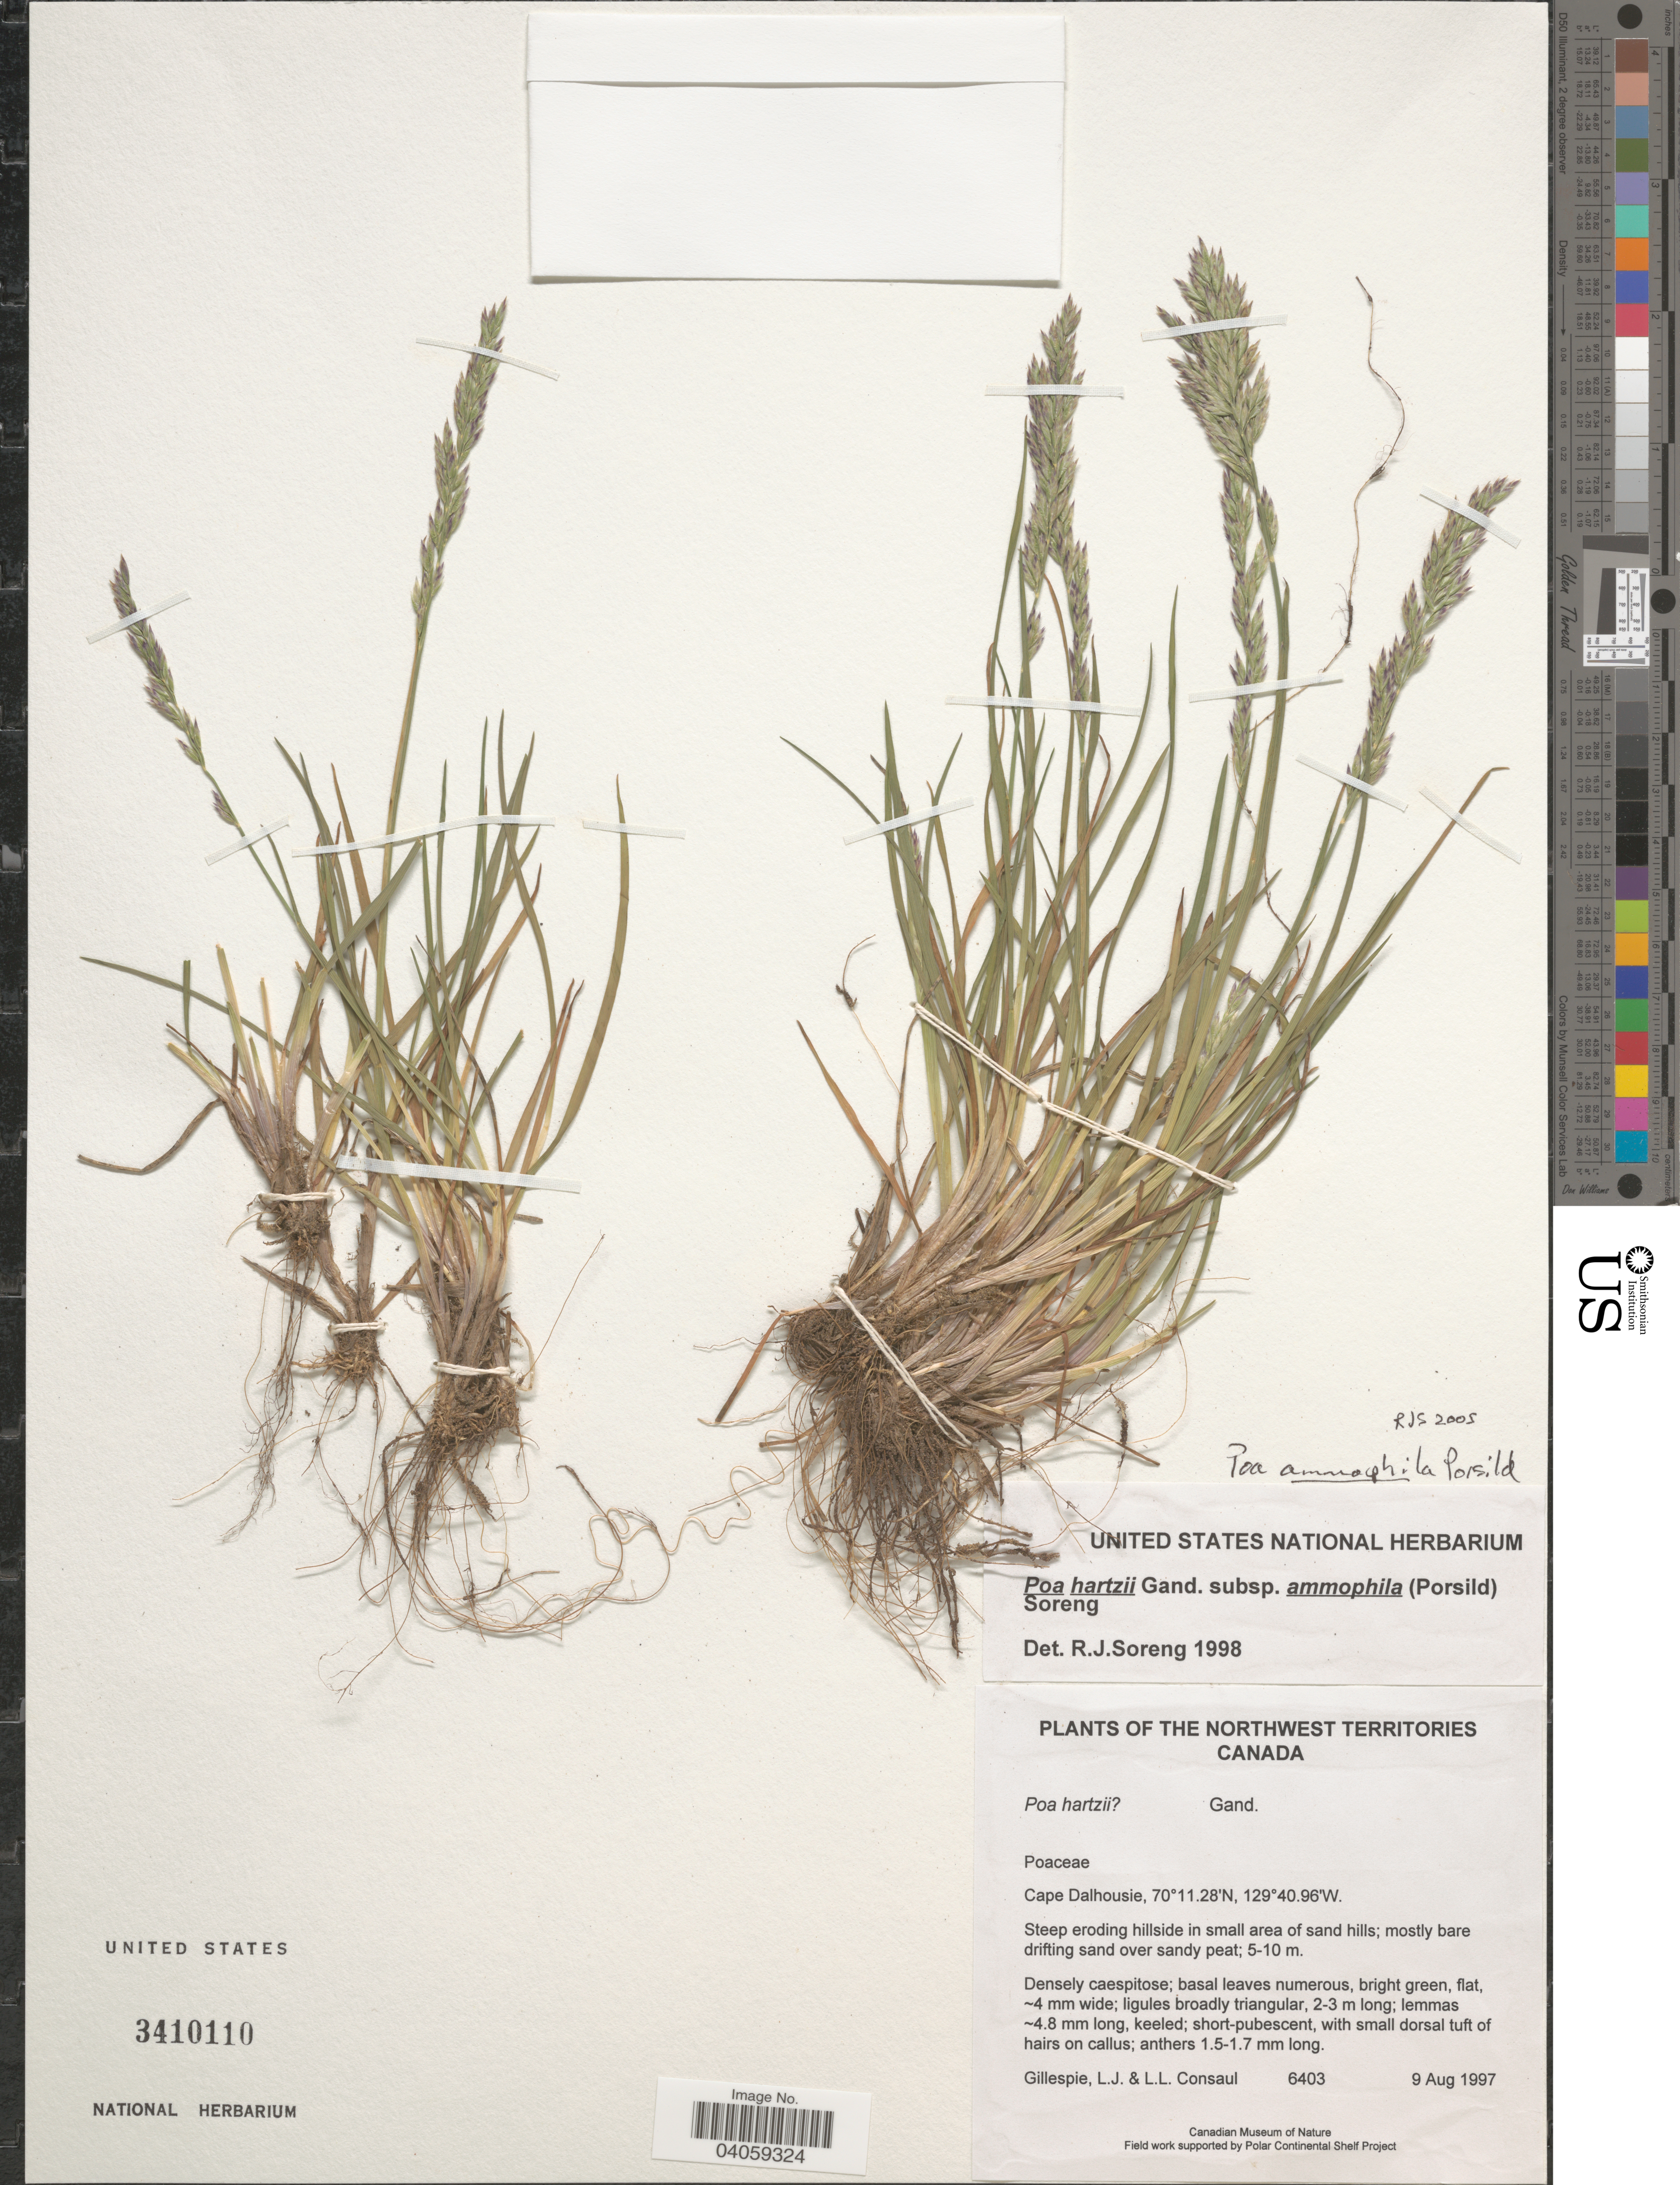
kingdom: Plantae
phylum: Tracheophyta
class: Liliopsida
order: Poales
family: Poaceae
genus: Poa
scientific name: Poa ammophila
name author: A.E. Porsild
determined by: Soreng, Robert J., Research Associate (BOT), Smithsonian Institution - National Museum of Natural History (UNITED STATES)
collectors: L. Gillespie & L. Consaul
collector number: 6403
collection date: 1997-08-09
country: Canada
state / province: Northwest Territories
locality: Cape Dalhousie. Steep eroding hillside in small area of sand hills.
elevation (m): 5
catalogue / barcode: US 3410110